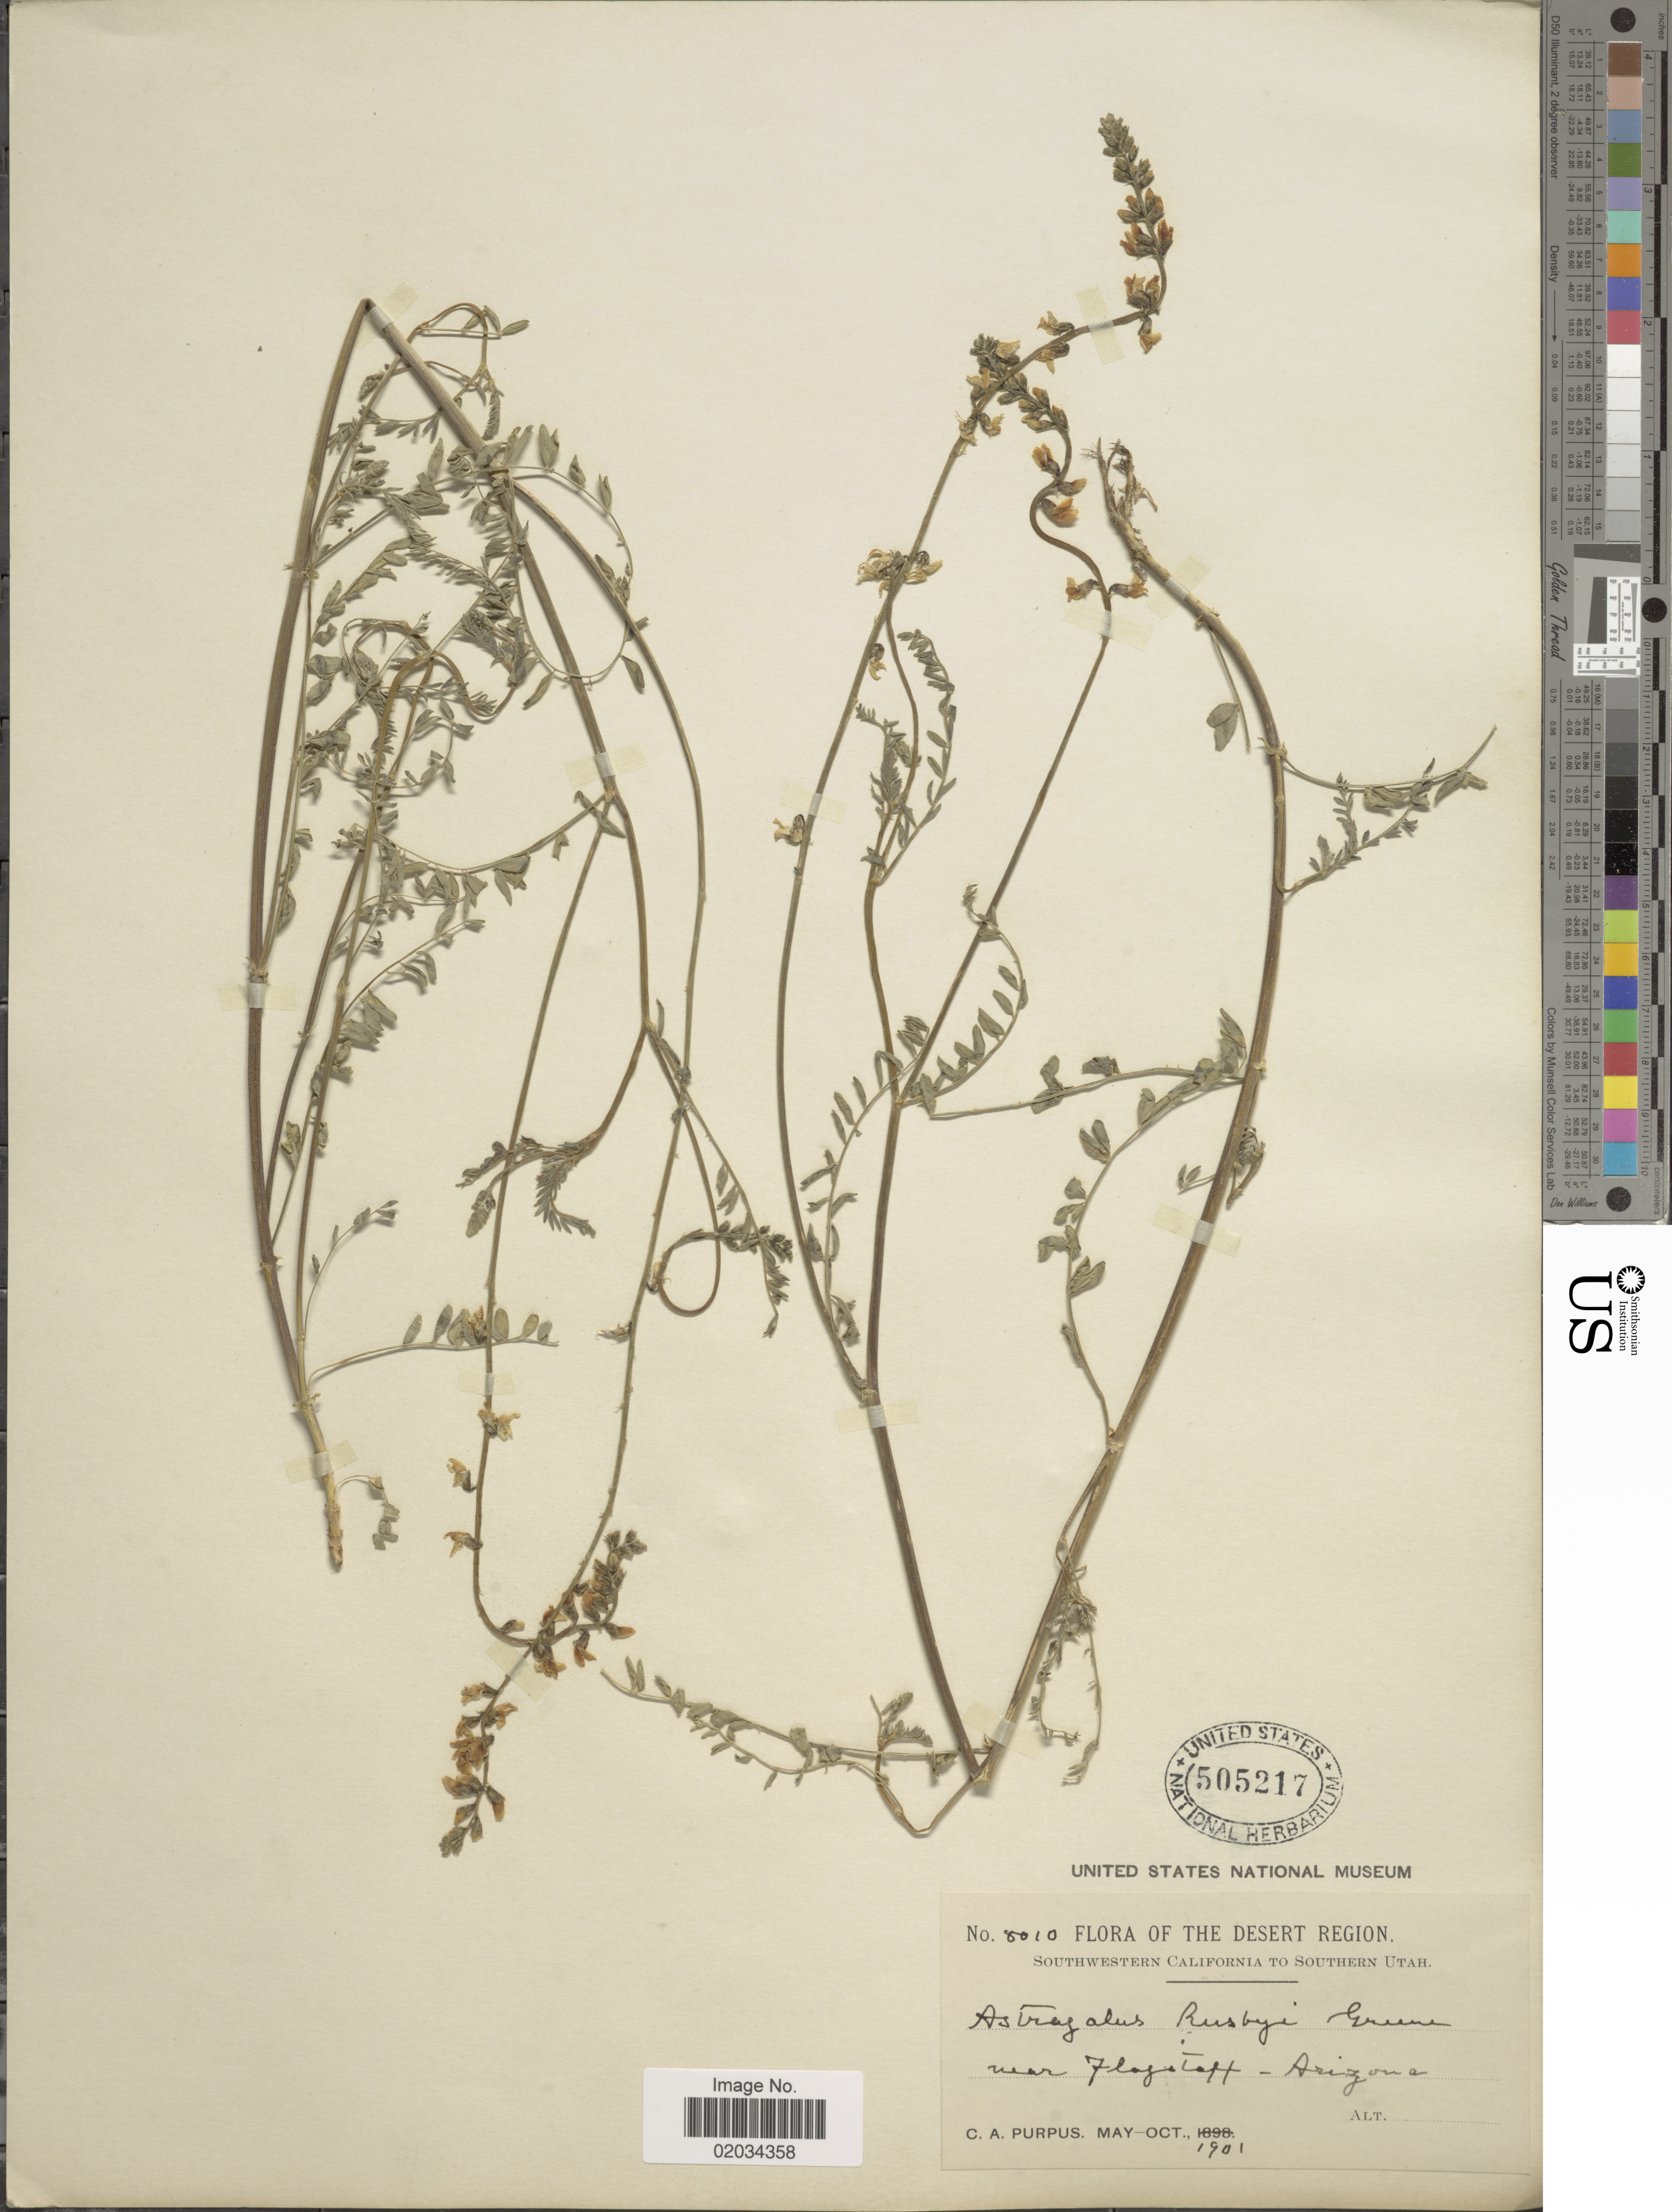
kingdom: Plantae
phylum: Tracheophyta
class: Magnoliopsida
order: Fabales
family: Fabaceae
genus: Astragalus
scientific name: Astragalus rusbyi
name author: Greene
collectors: C. A. Purpus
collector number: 8010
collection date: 1901-05/1901-10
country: United States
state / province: Arizona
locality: The Desert Region, near Flagstaff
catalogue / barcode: US 505217